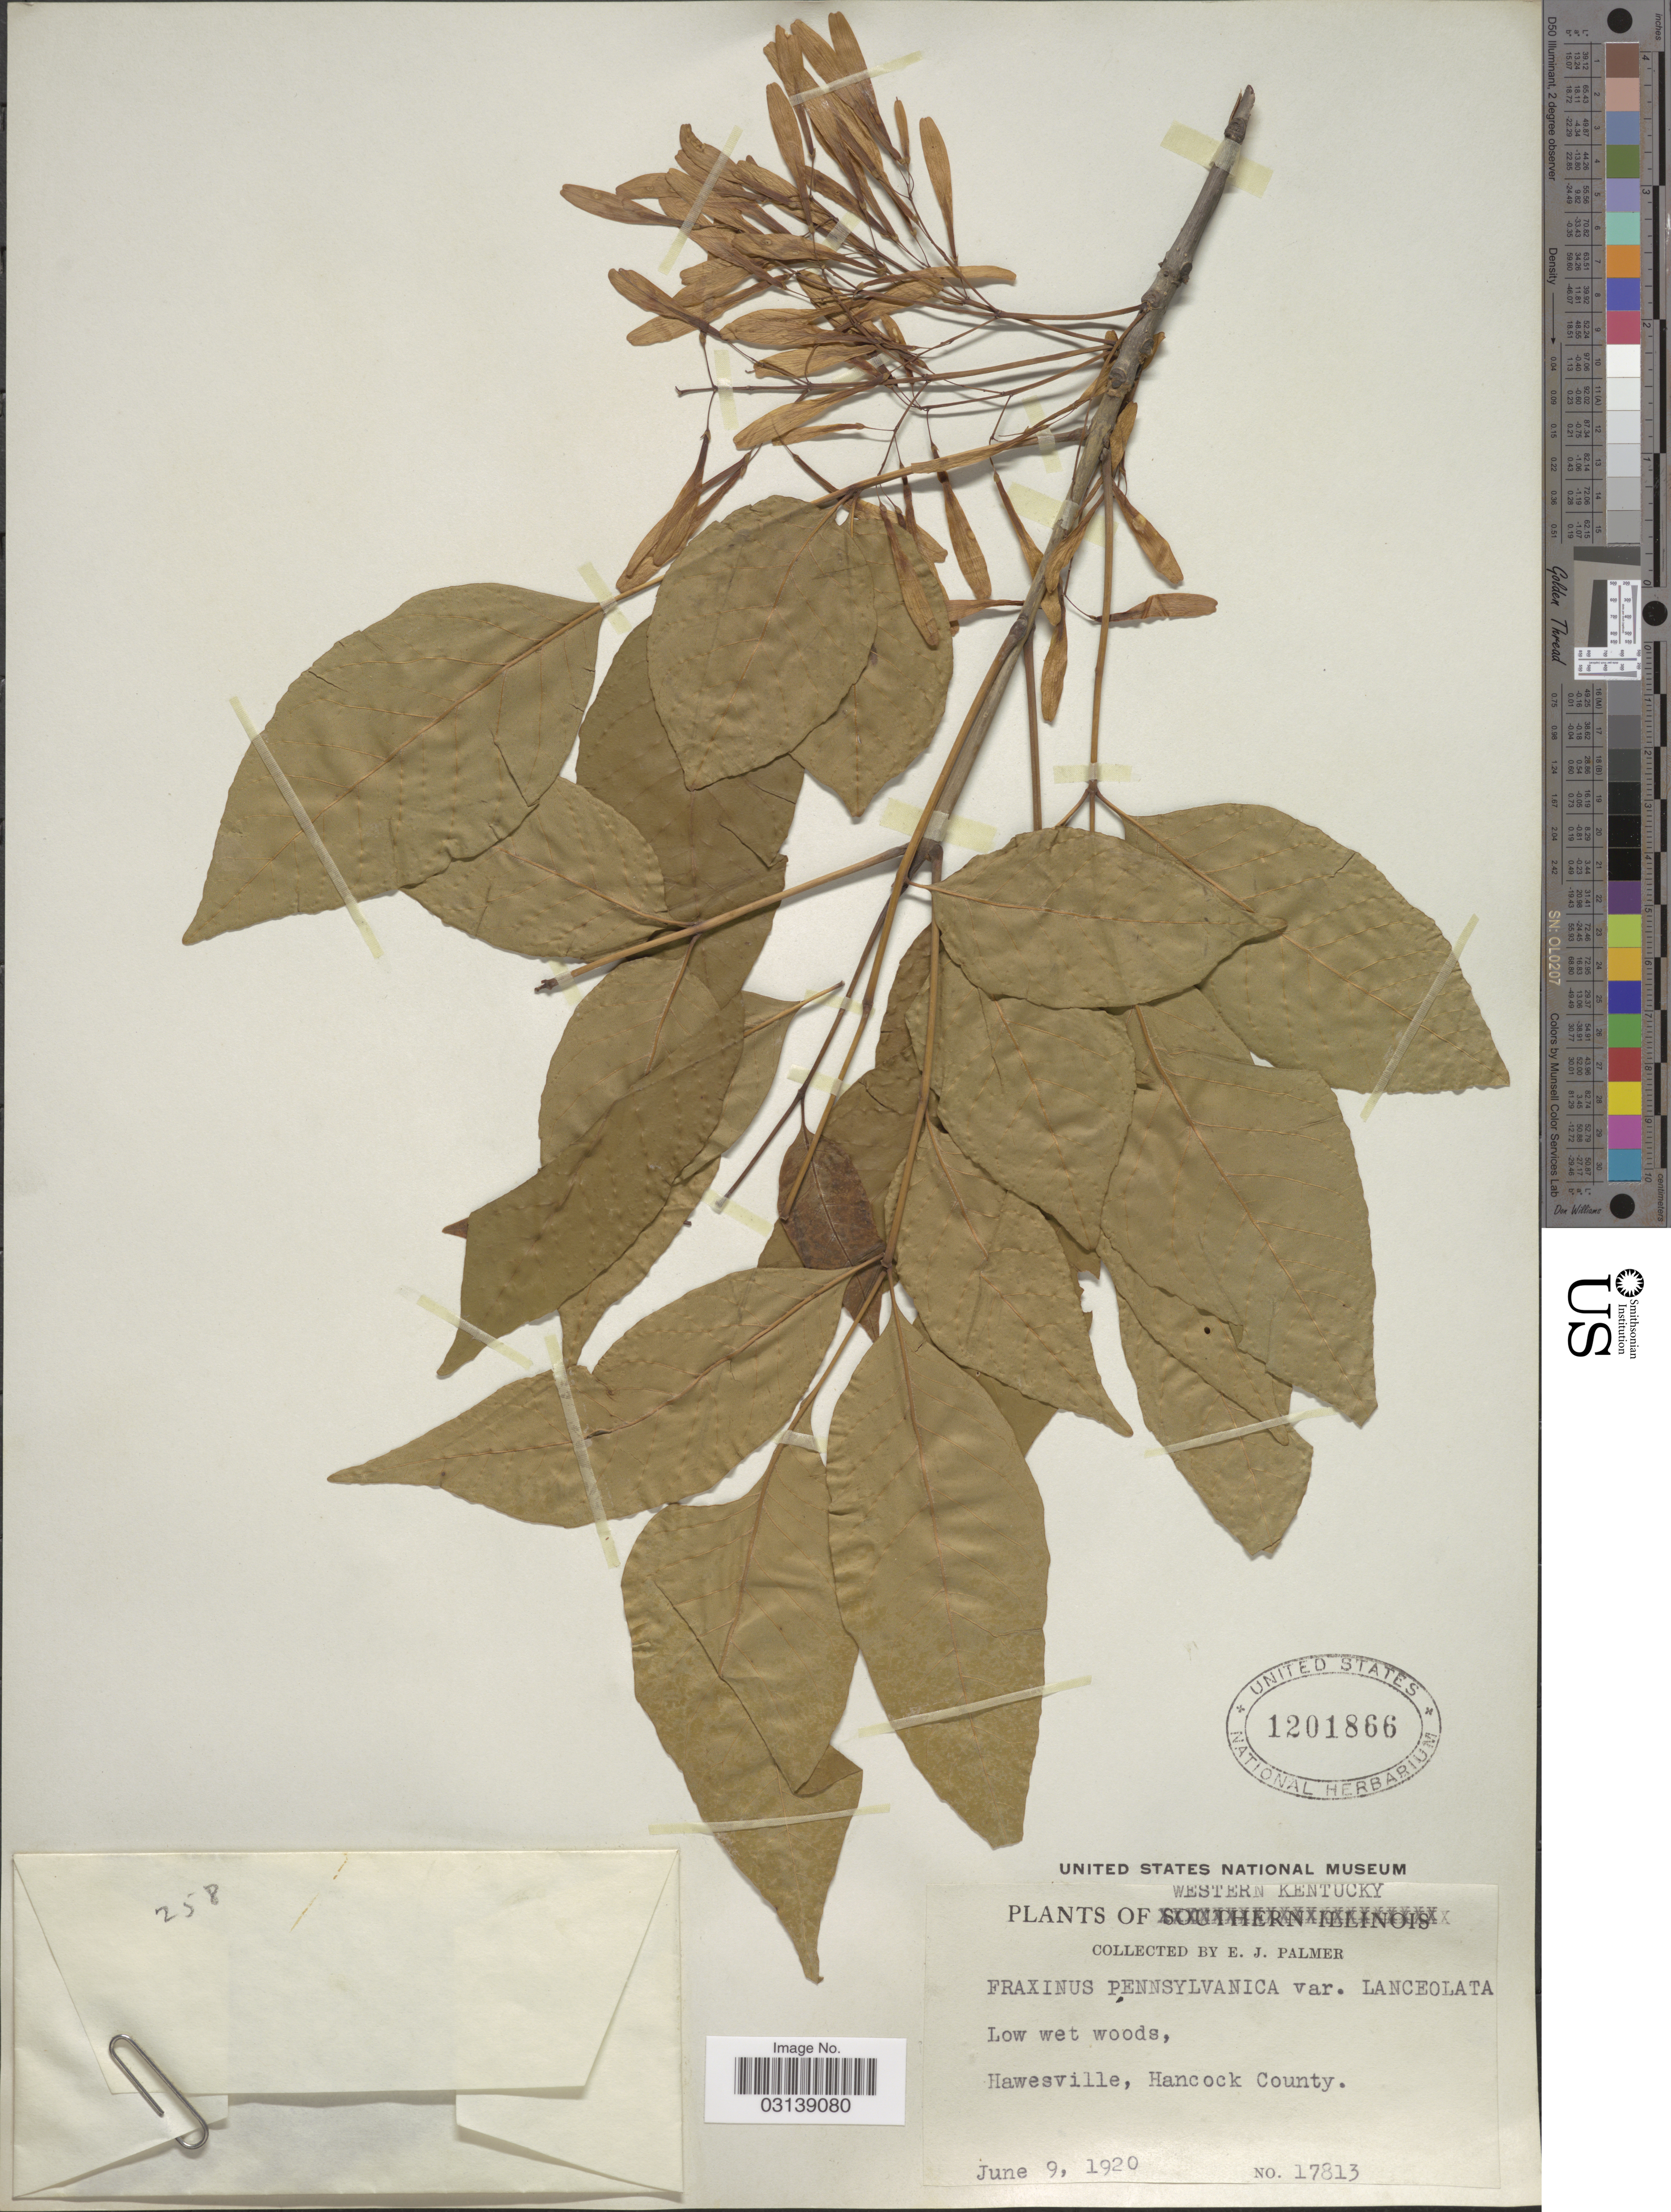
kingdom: Plantae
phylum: Tracheophyta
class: Magnoliopsida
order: Lamiales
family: Oleaceae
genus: Fraxinus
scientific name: Fraxinus pennsylvanica var. subintegerrima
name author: Marshall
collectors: E. J. Palmer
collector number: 17813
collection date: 1920-06-09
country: United States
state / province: Kentucky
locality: Western Kentucky. Hawesville, Hancock County.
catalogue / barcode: US 1201866